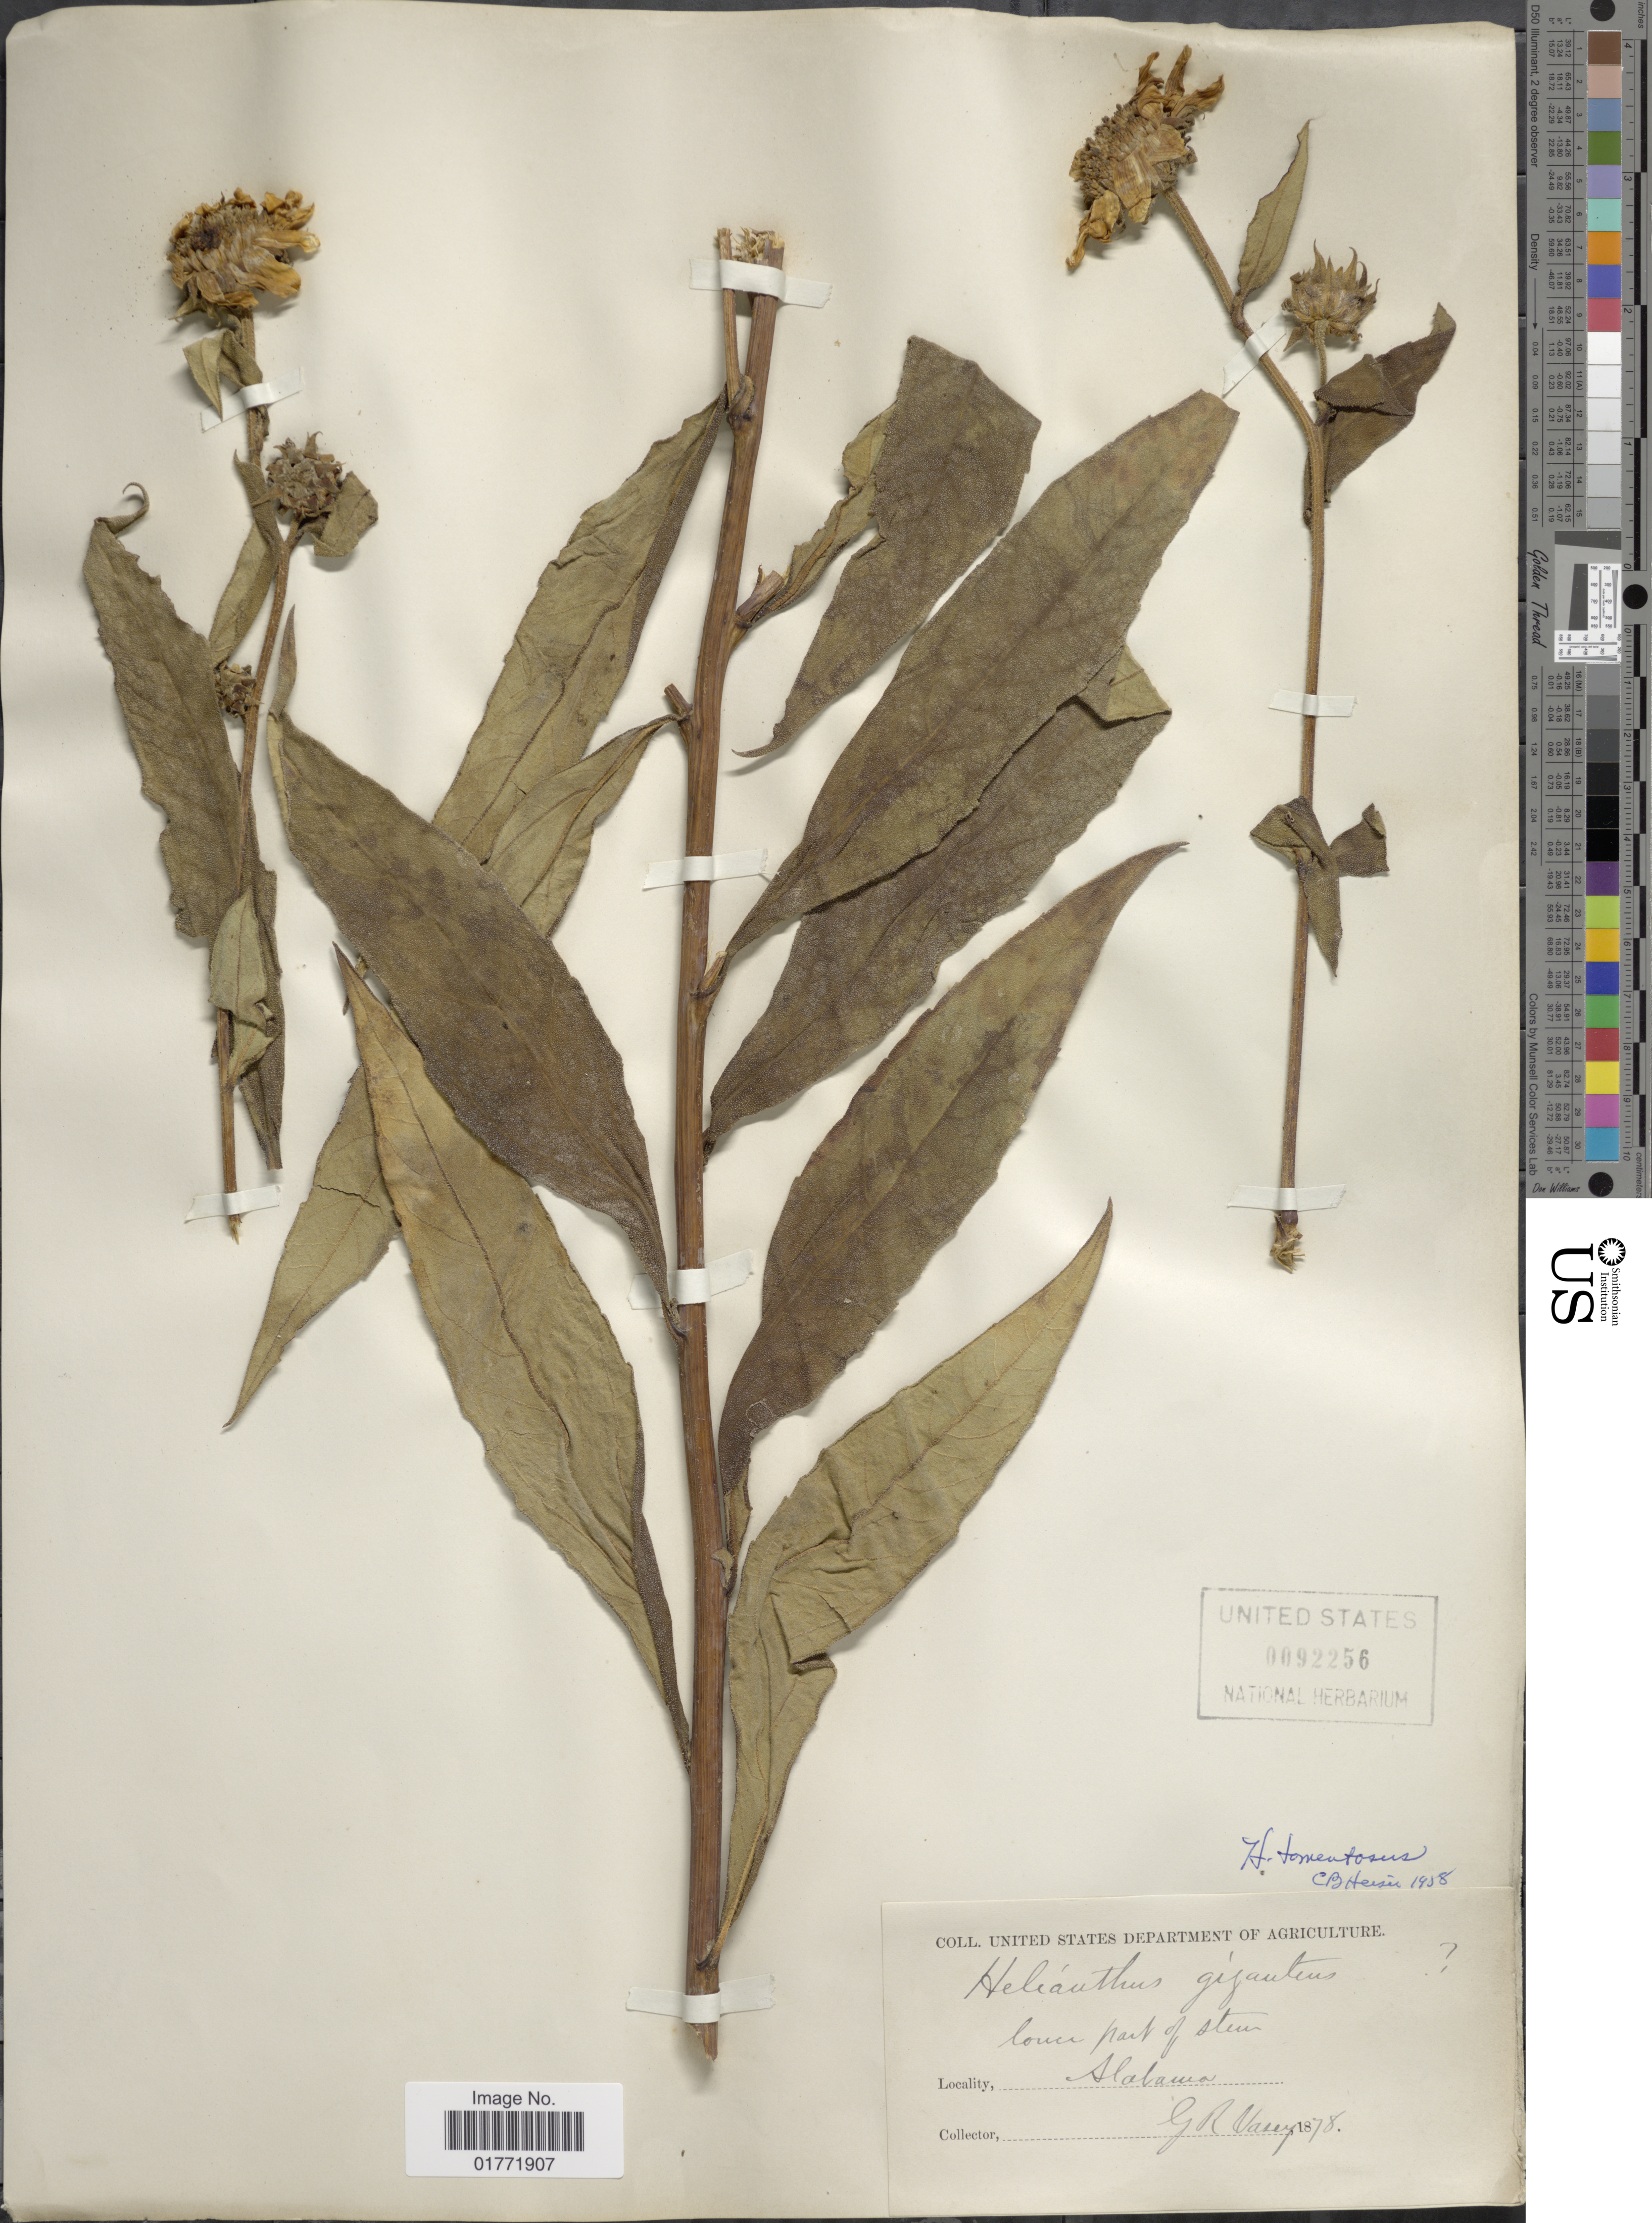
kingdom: Plantae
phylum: Tracheophyta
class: Magnoliopsida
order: Asterales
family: Asteraceae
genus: Helianthus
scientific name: Helianthus tomentosus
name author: Michx.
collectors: G. R. Vasey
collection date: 1878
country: United States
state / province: Alabama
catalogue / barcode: US 92256